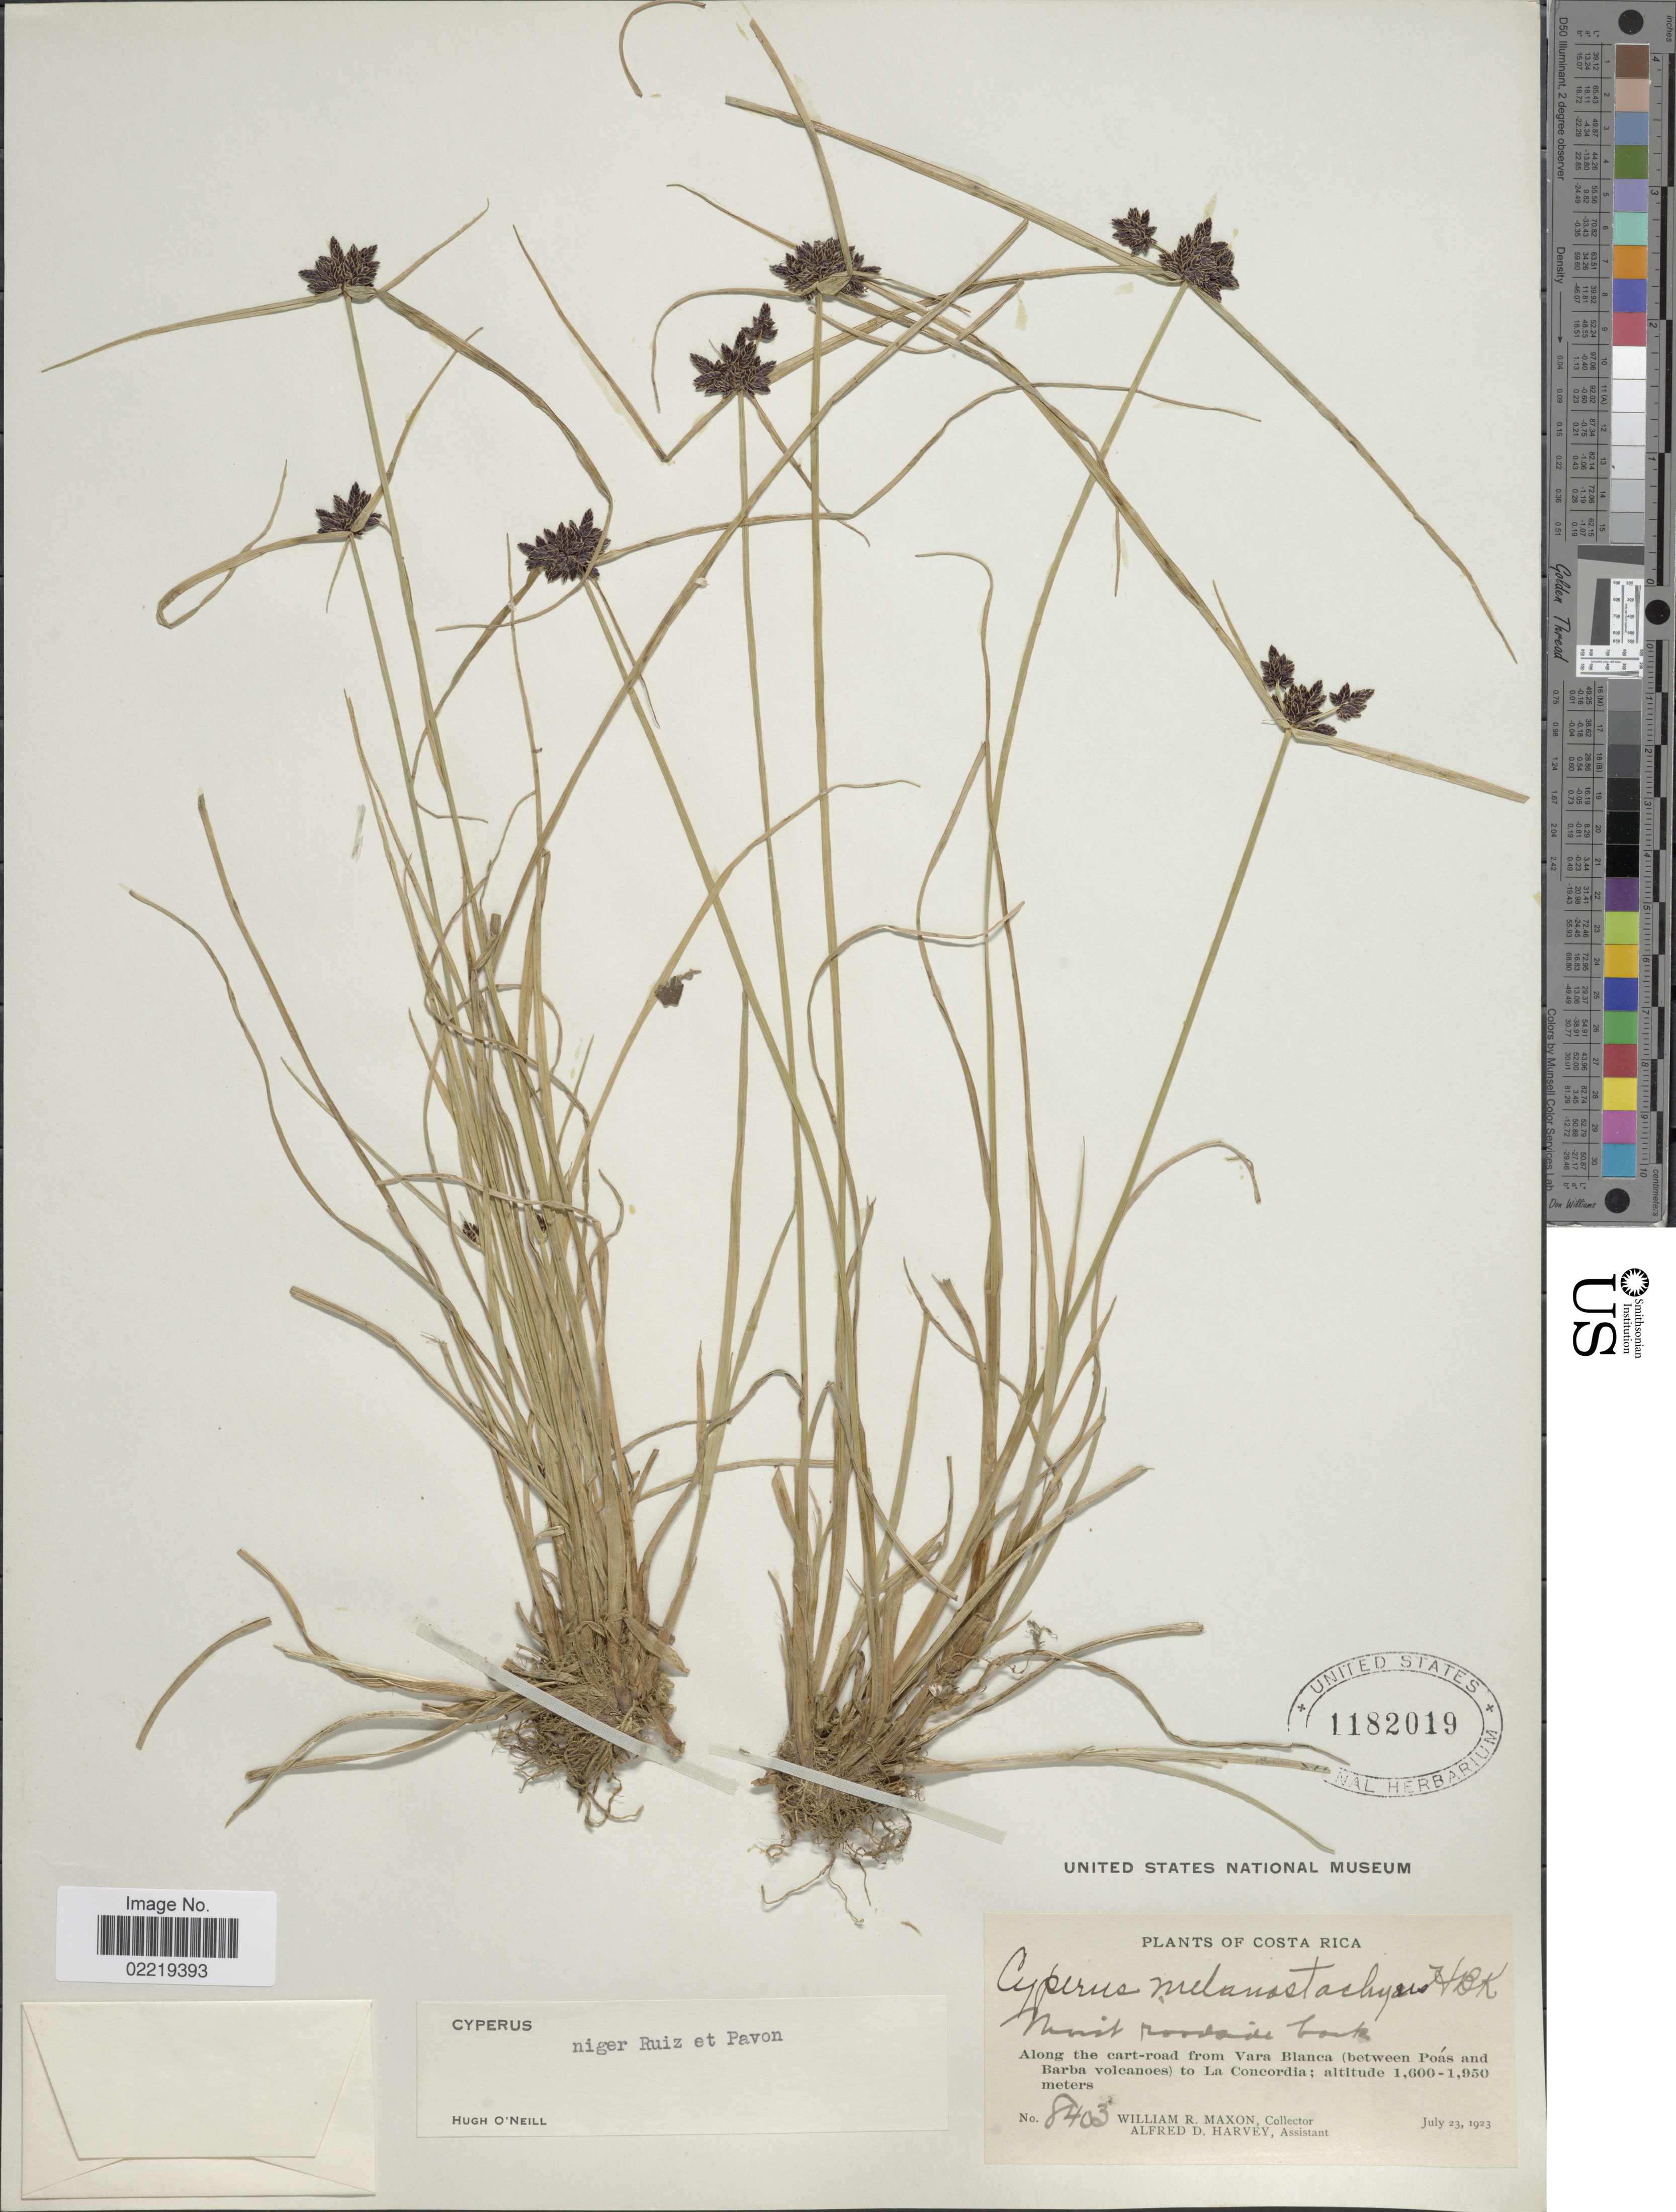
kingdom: Plantae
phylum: Tracheophyta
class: Liliopsida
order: Poales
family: Cyperaceae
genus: Cyperus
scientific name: Cyperus niger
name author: Ruiz & Pav.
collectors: W. R. Maxon & A. D. Harvey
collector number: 8403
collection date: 1923-07-23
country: Costa Rica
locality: Along the cart-road from Vara Blanca (between Poas and Barba volcanoes)to La Concordia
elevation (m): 1600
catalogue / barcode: US 1182019